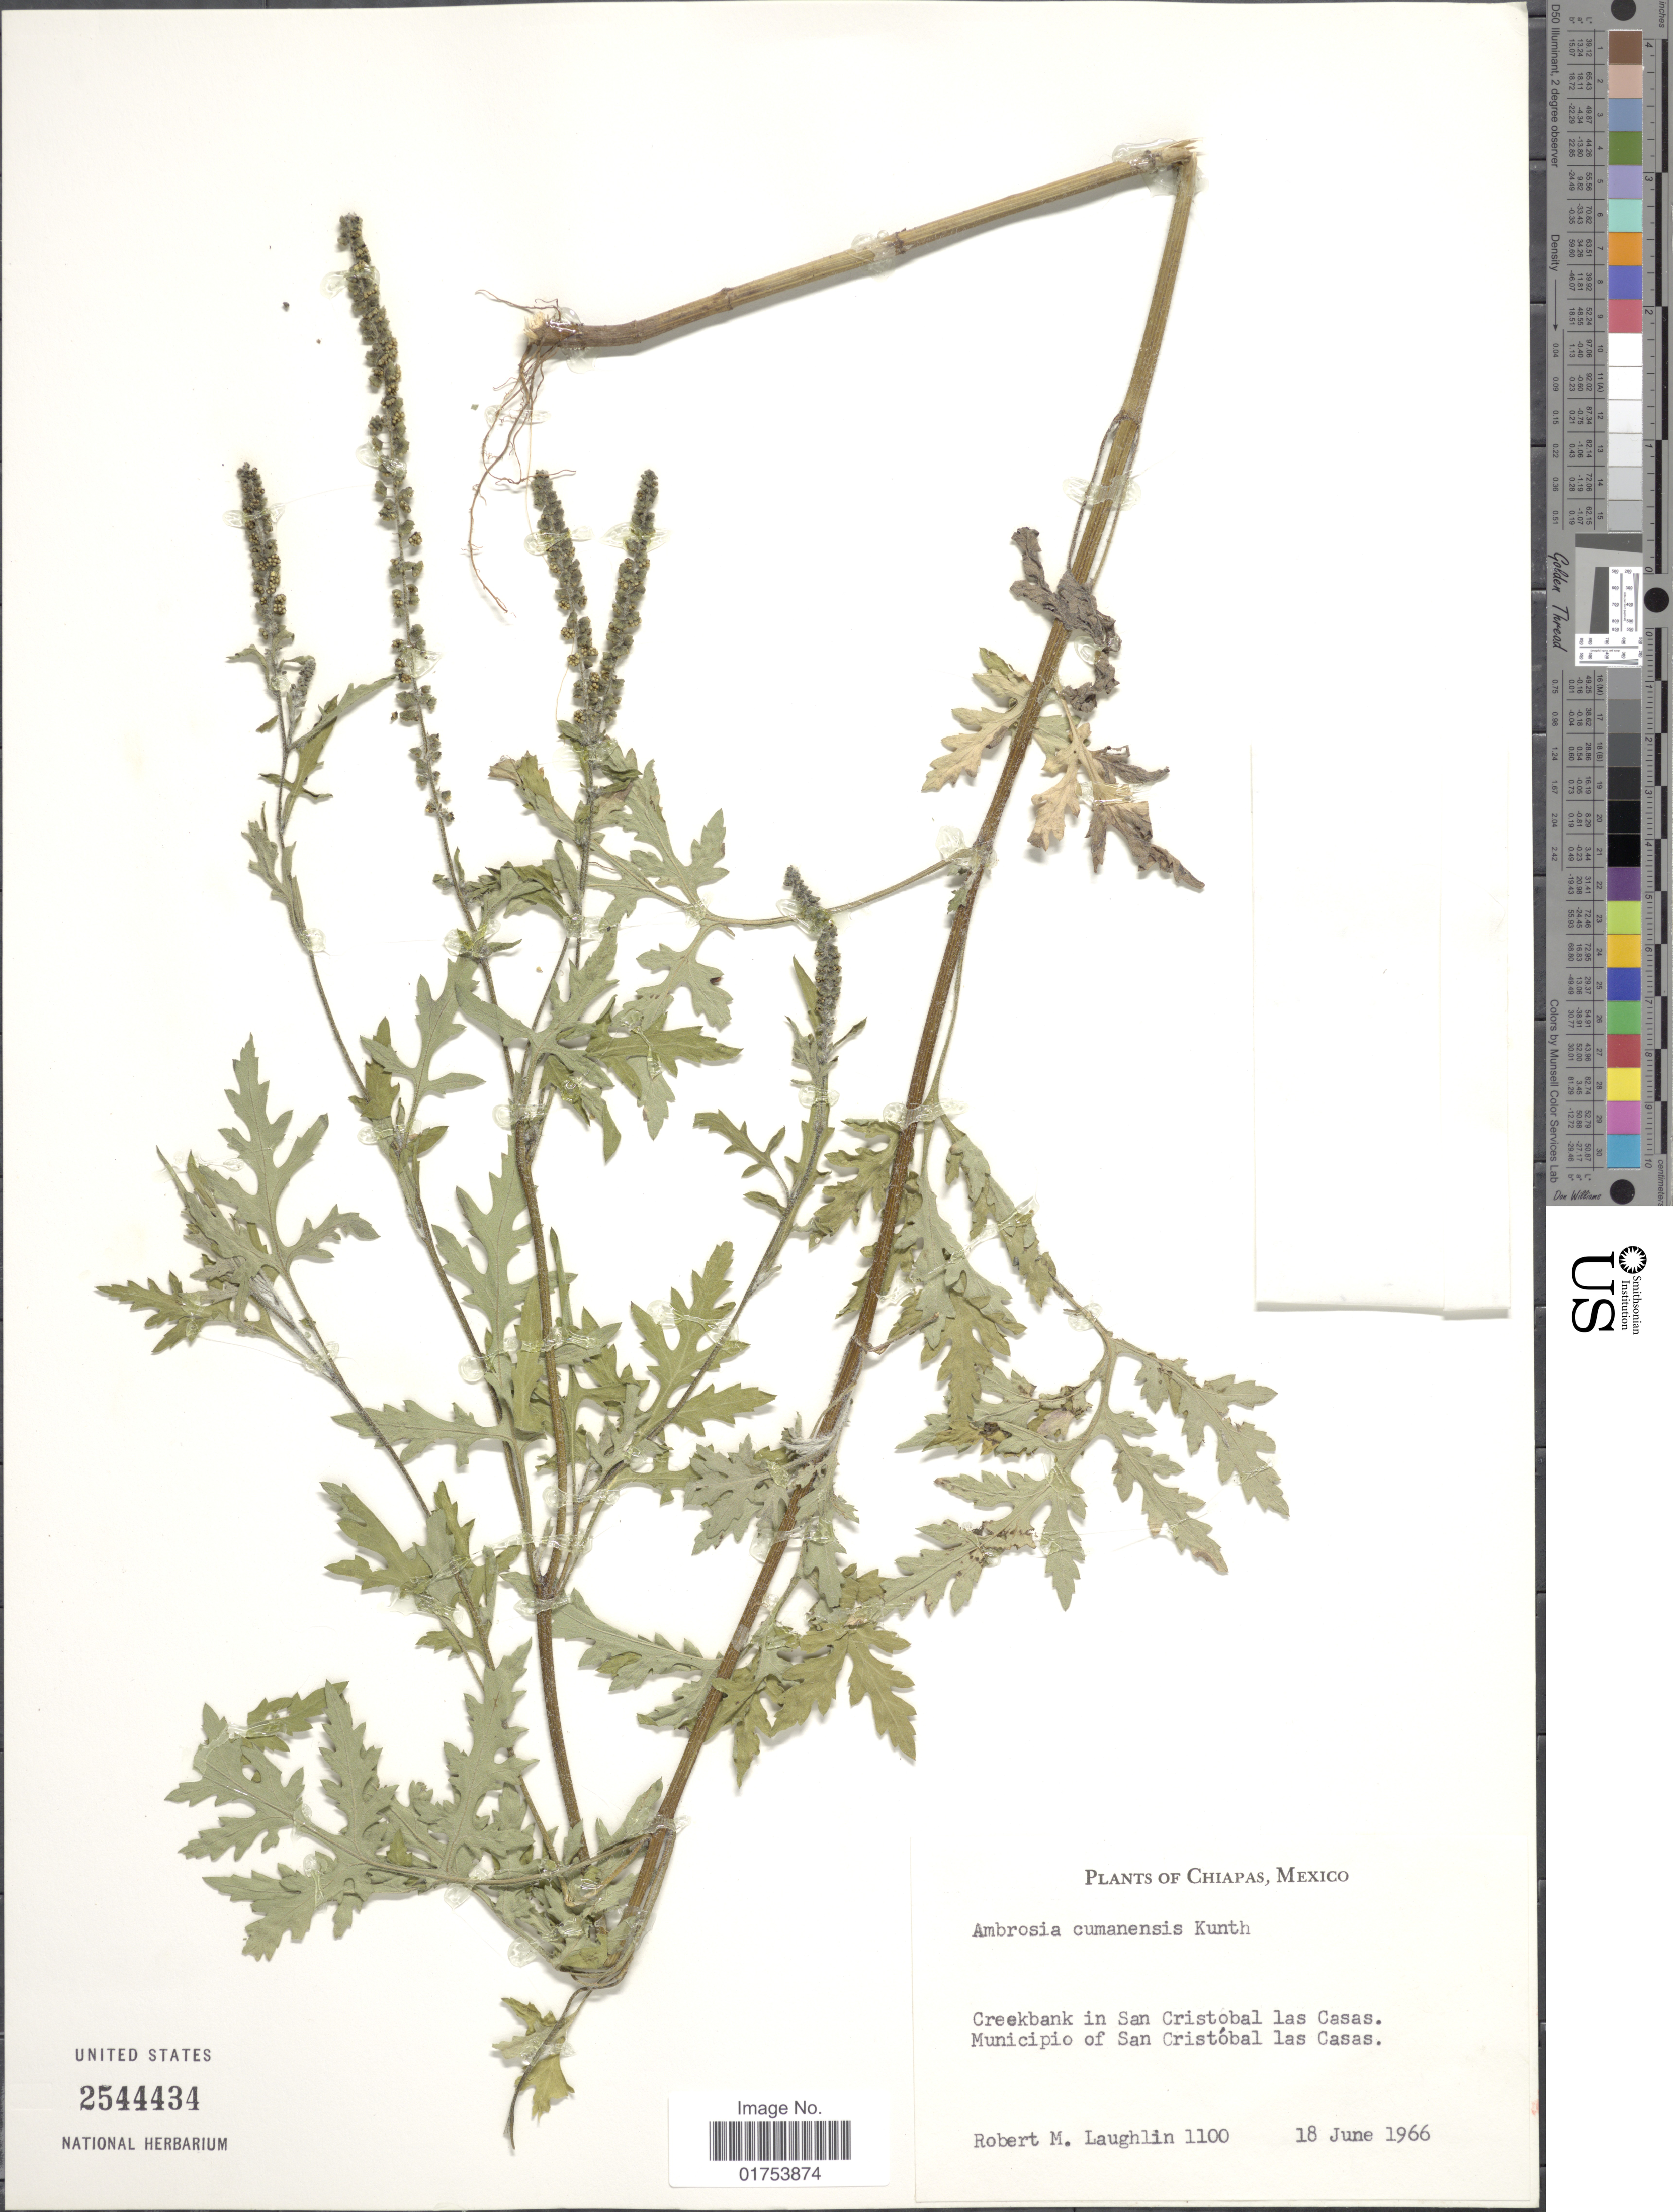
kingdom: Plantae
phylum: Tracheophyta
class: Magnoliopsida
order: Asterales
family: Asteraceae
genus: Ambrosia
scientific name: Ambrosia cumanensis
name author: Kunth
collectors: R. M. Laughlin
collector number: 1100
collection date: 1966-06-18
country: Mexico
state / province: Chiapas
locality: Creekbank in San Cristobal las Casas, Municipio of San Cristobal las Casas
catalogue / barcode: US 2544434